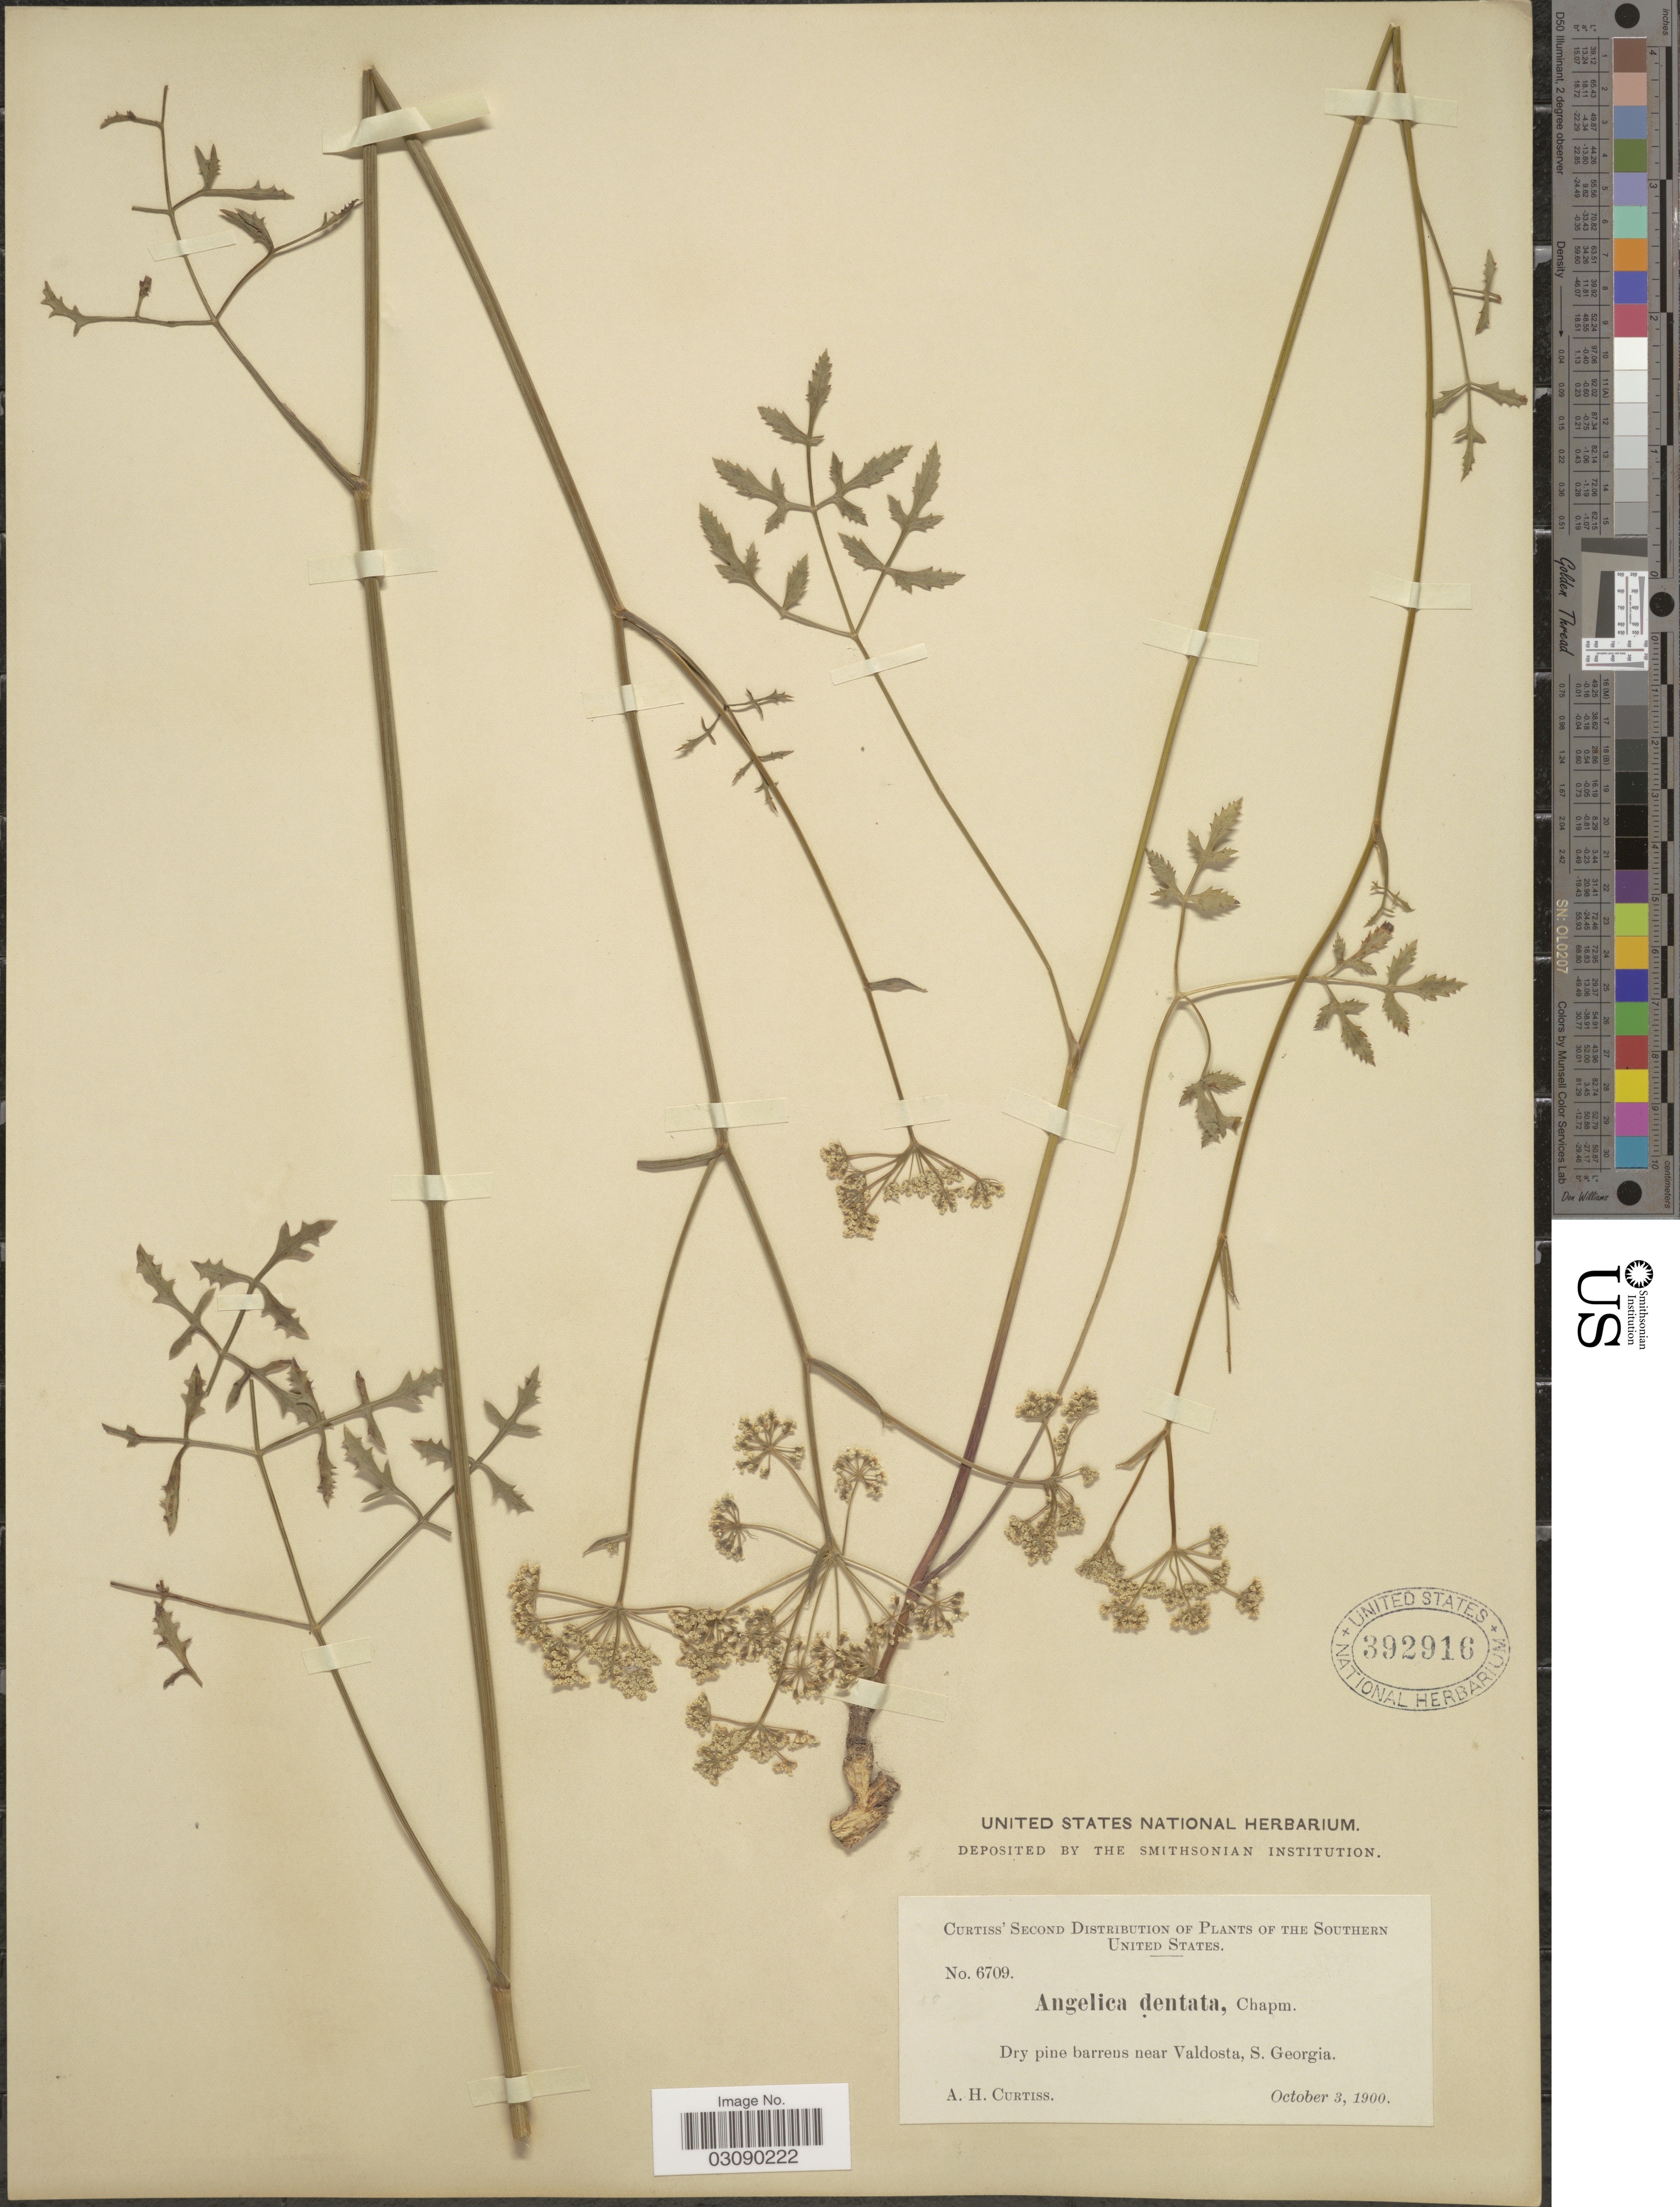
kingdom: Plantae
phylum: Tracheophyta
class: Magnoliopsida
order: Apiales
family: Apiaceae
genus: Angelica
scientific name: Angelica dentata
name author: (Chapm.) J.M. Coult. & Rose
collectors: A. H. Curtiss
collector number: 6709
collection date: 1900-10-03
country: United States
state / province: Georgia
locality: Southern United States. Near Valdosta, S. Georgia.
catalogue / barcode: US 392916